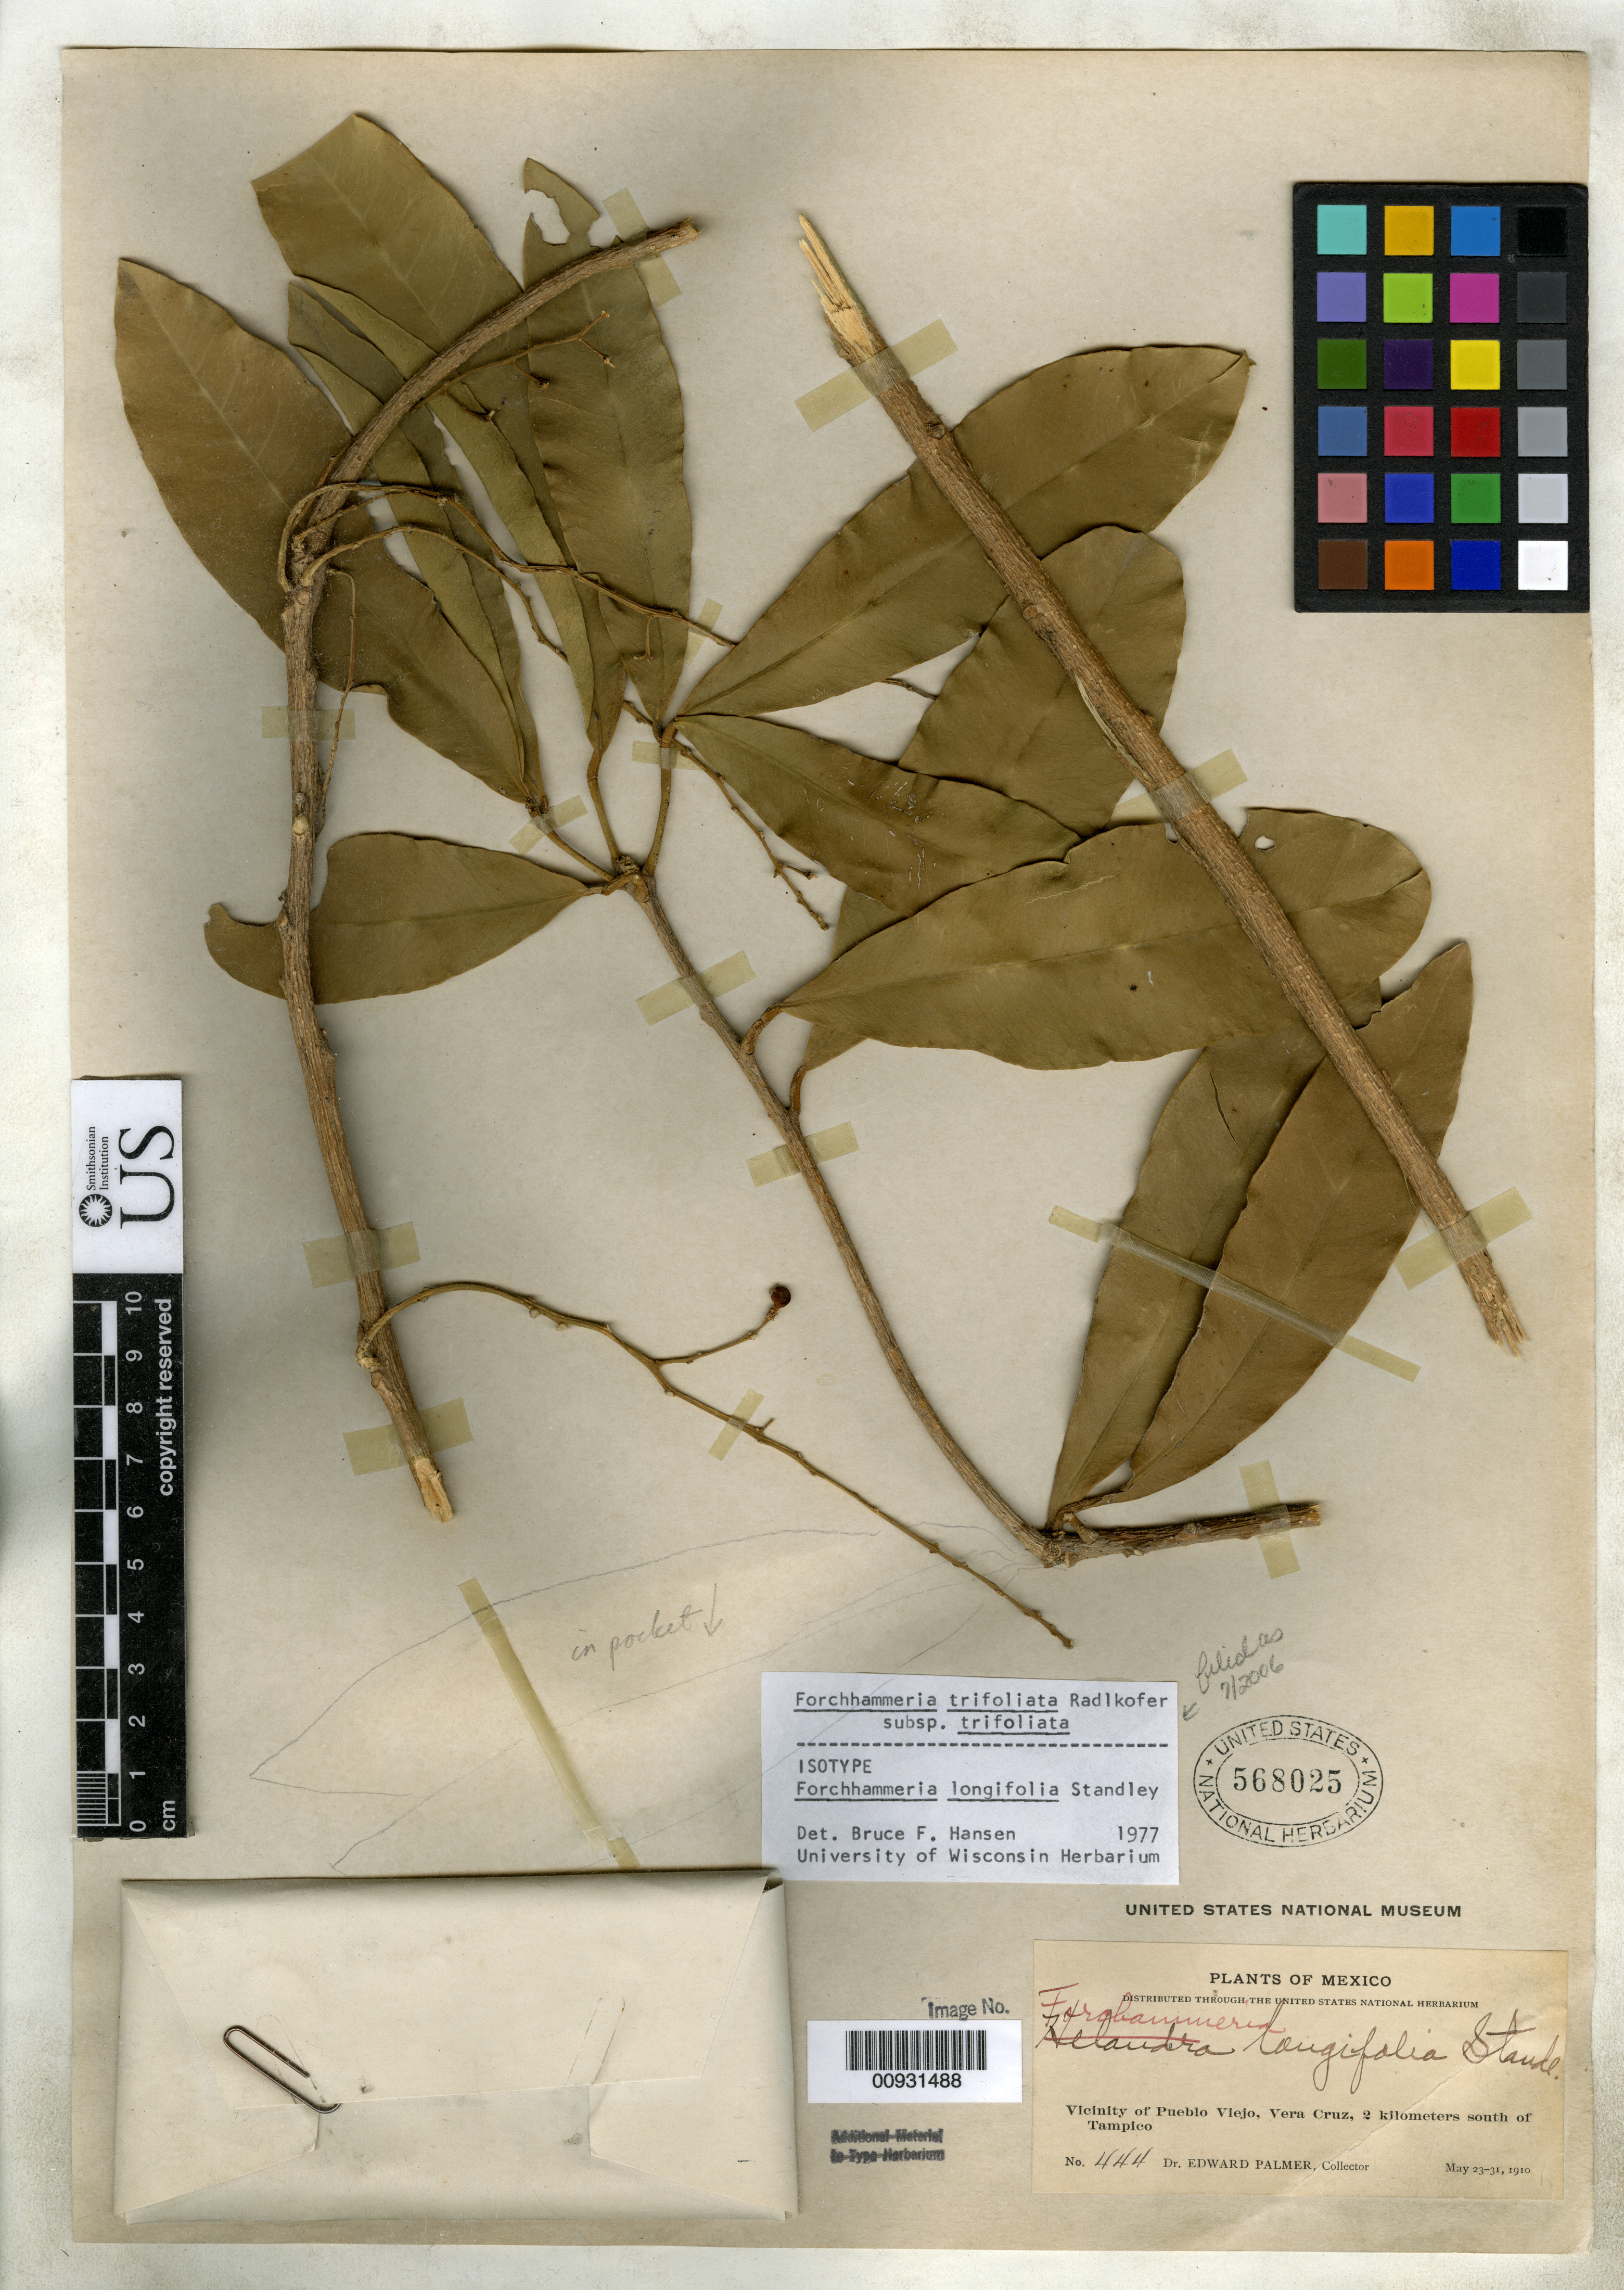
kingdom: Plantae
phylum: Tracheophyta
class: Magnoliopsida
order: Brassicales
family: Stixaceae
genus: Forchhammeria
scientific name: Forchhammeria longifolia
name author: Standl.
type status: Isotype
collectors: E. Palmer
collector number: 444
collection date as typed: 23 May 1910 to 31 May 1910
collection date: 1910-05-23/1910-05-31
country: Mexico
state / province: Veracruz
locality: Pueblo Viejo, 2 km south of Tampico.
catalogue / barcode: US 568025